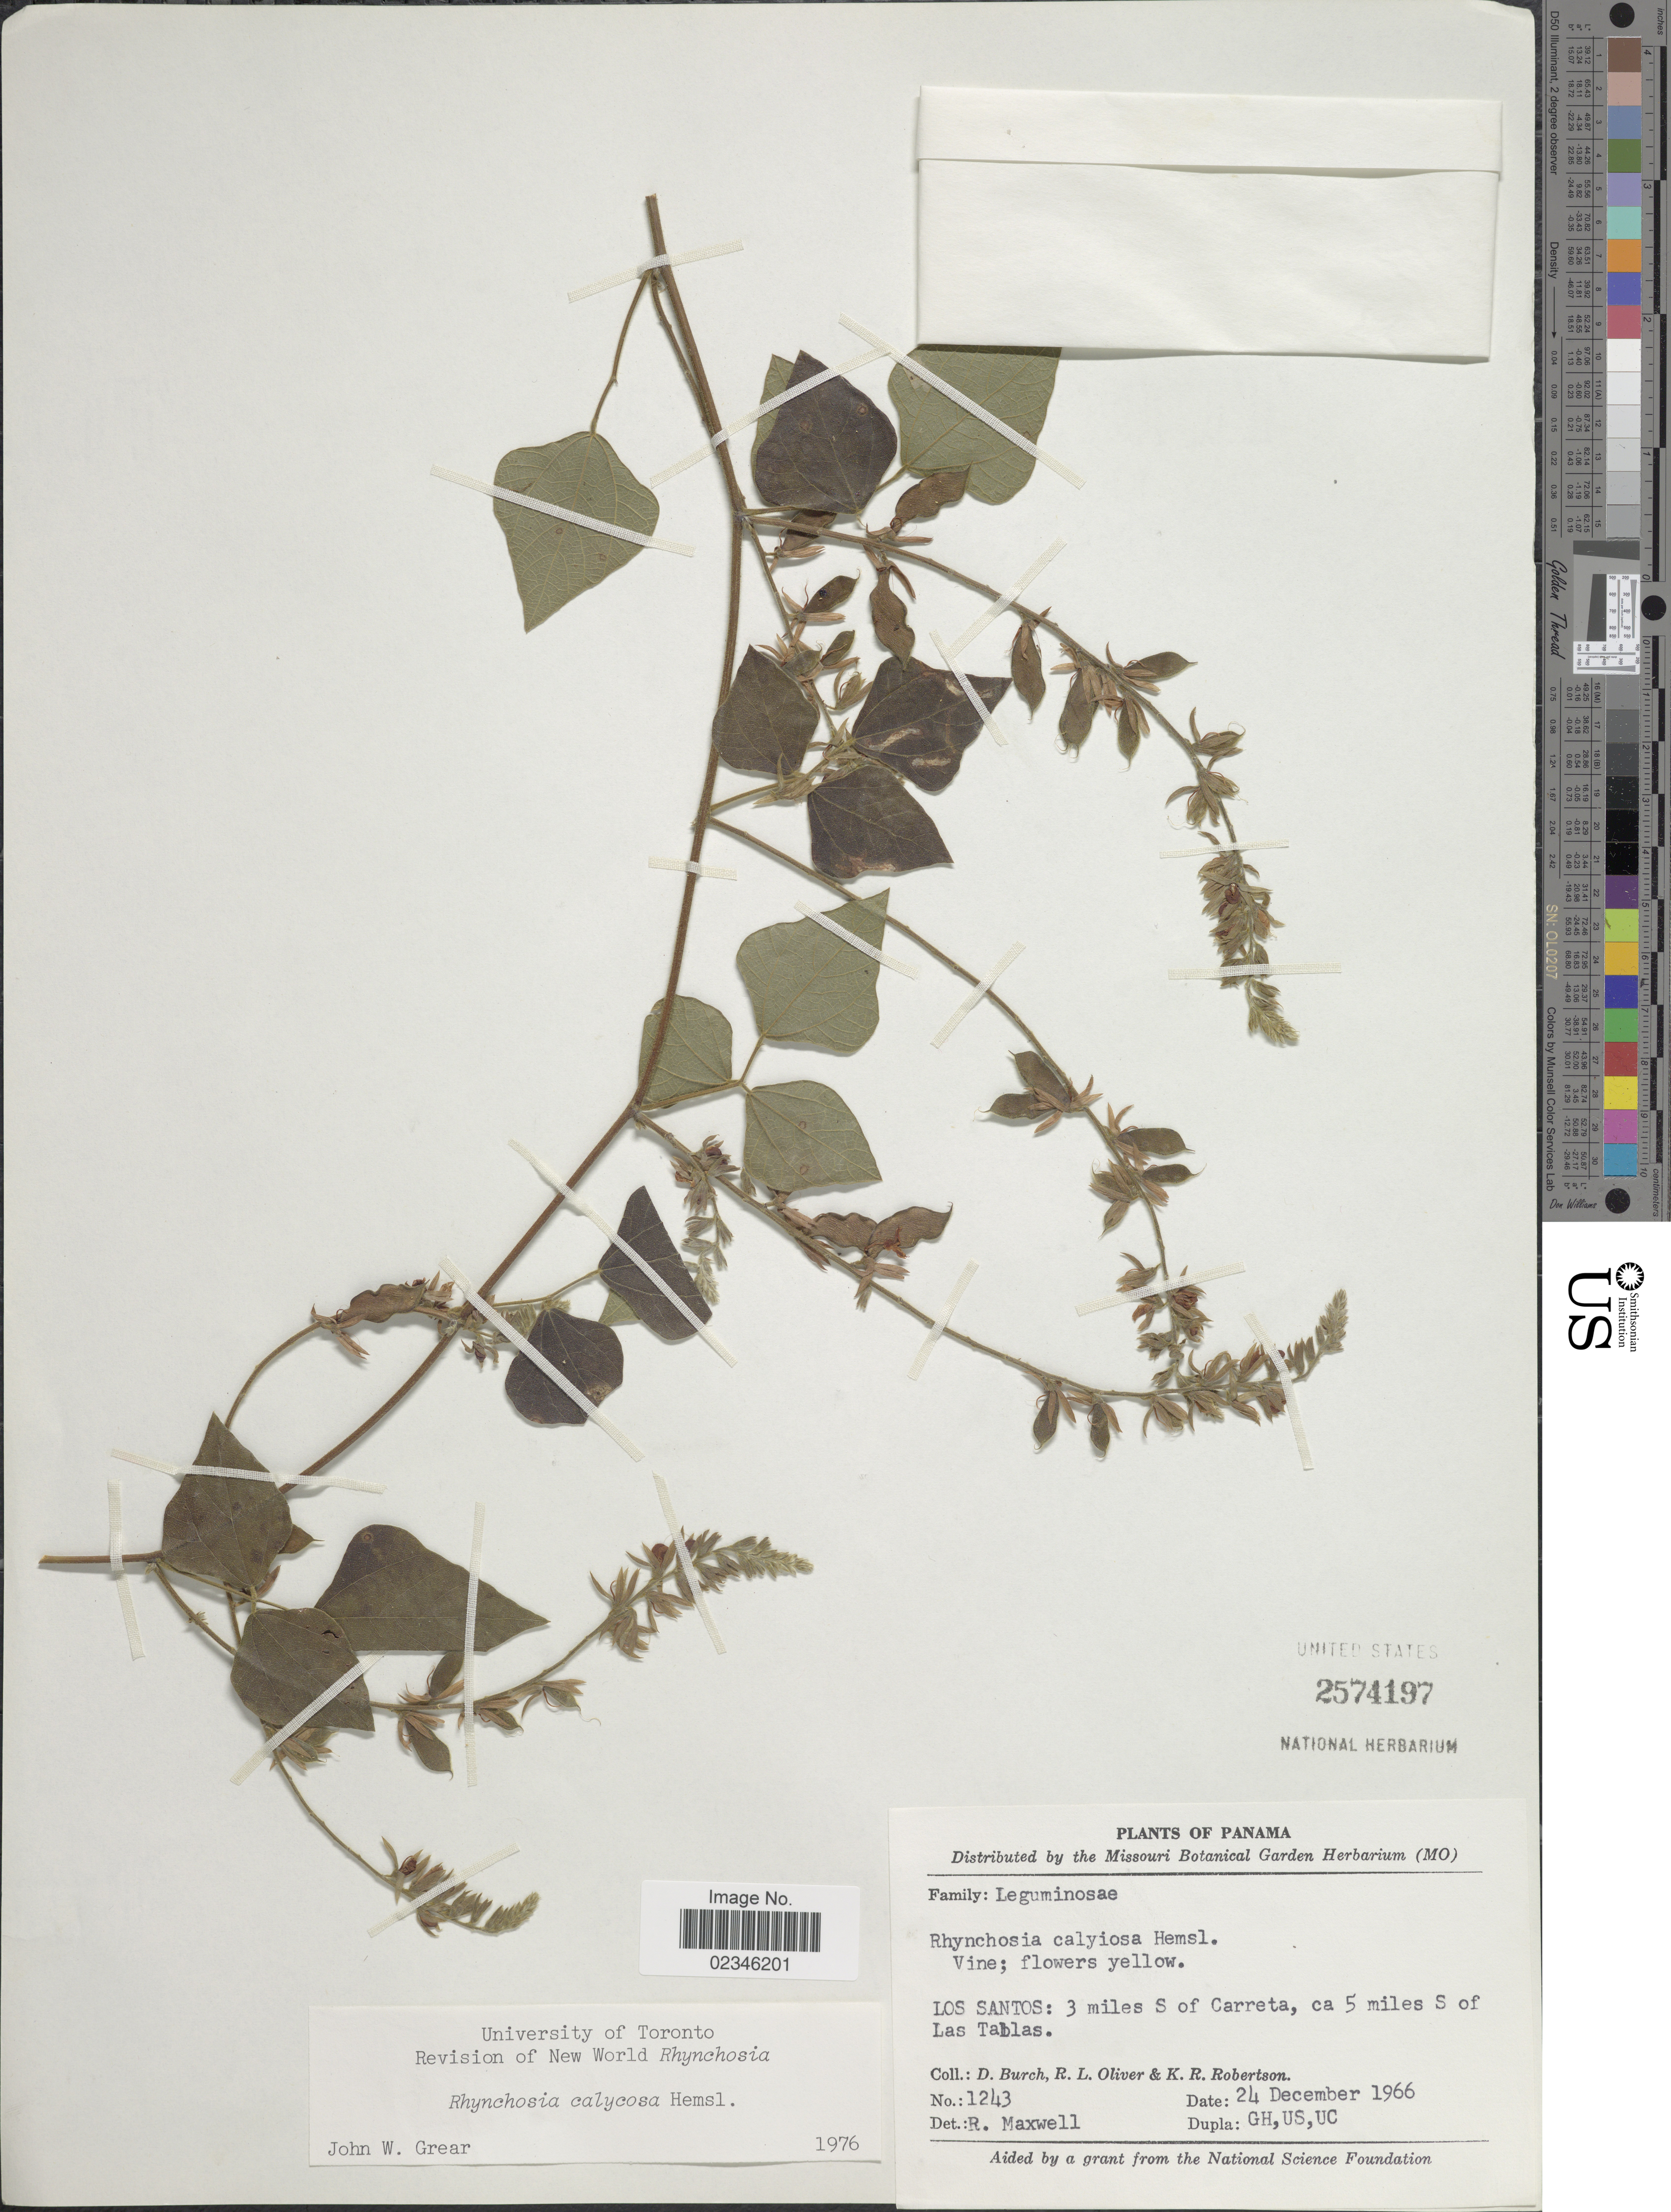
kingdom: Plantae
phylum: Tracheophyta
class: Magnoliopsida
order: Fabales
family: Fabaceae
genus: Rhynchosia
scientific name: Rhynchosia calycosa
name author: Hemsl.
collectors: D. Burch, R. Oliver & K. Robertson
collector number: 1243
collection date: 1966-12-24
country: Panama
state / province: Los Santos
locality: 3 miles S of Carreta, ca 5 miles S of Las Tablas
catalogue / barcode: US 2574197